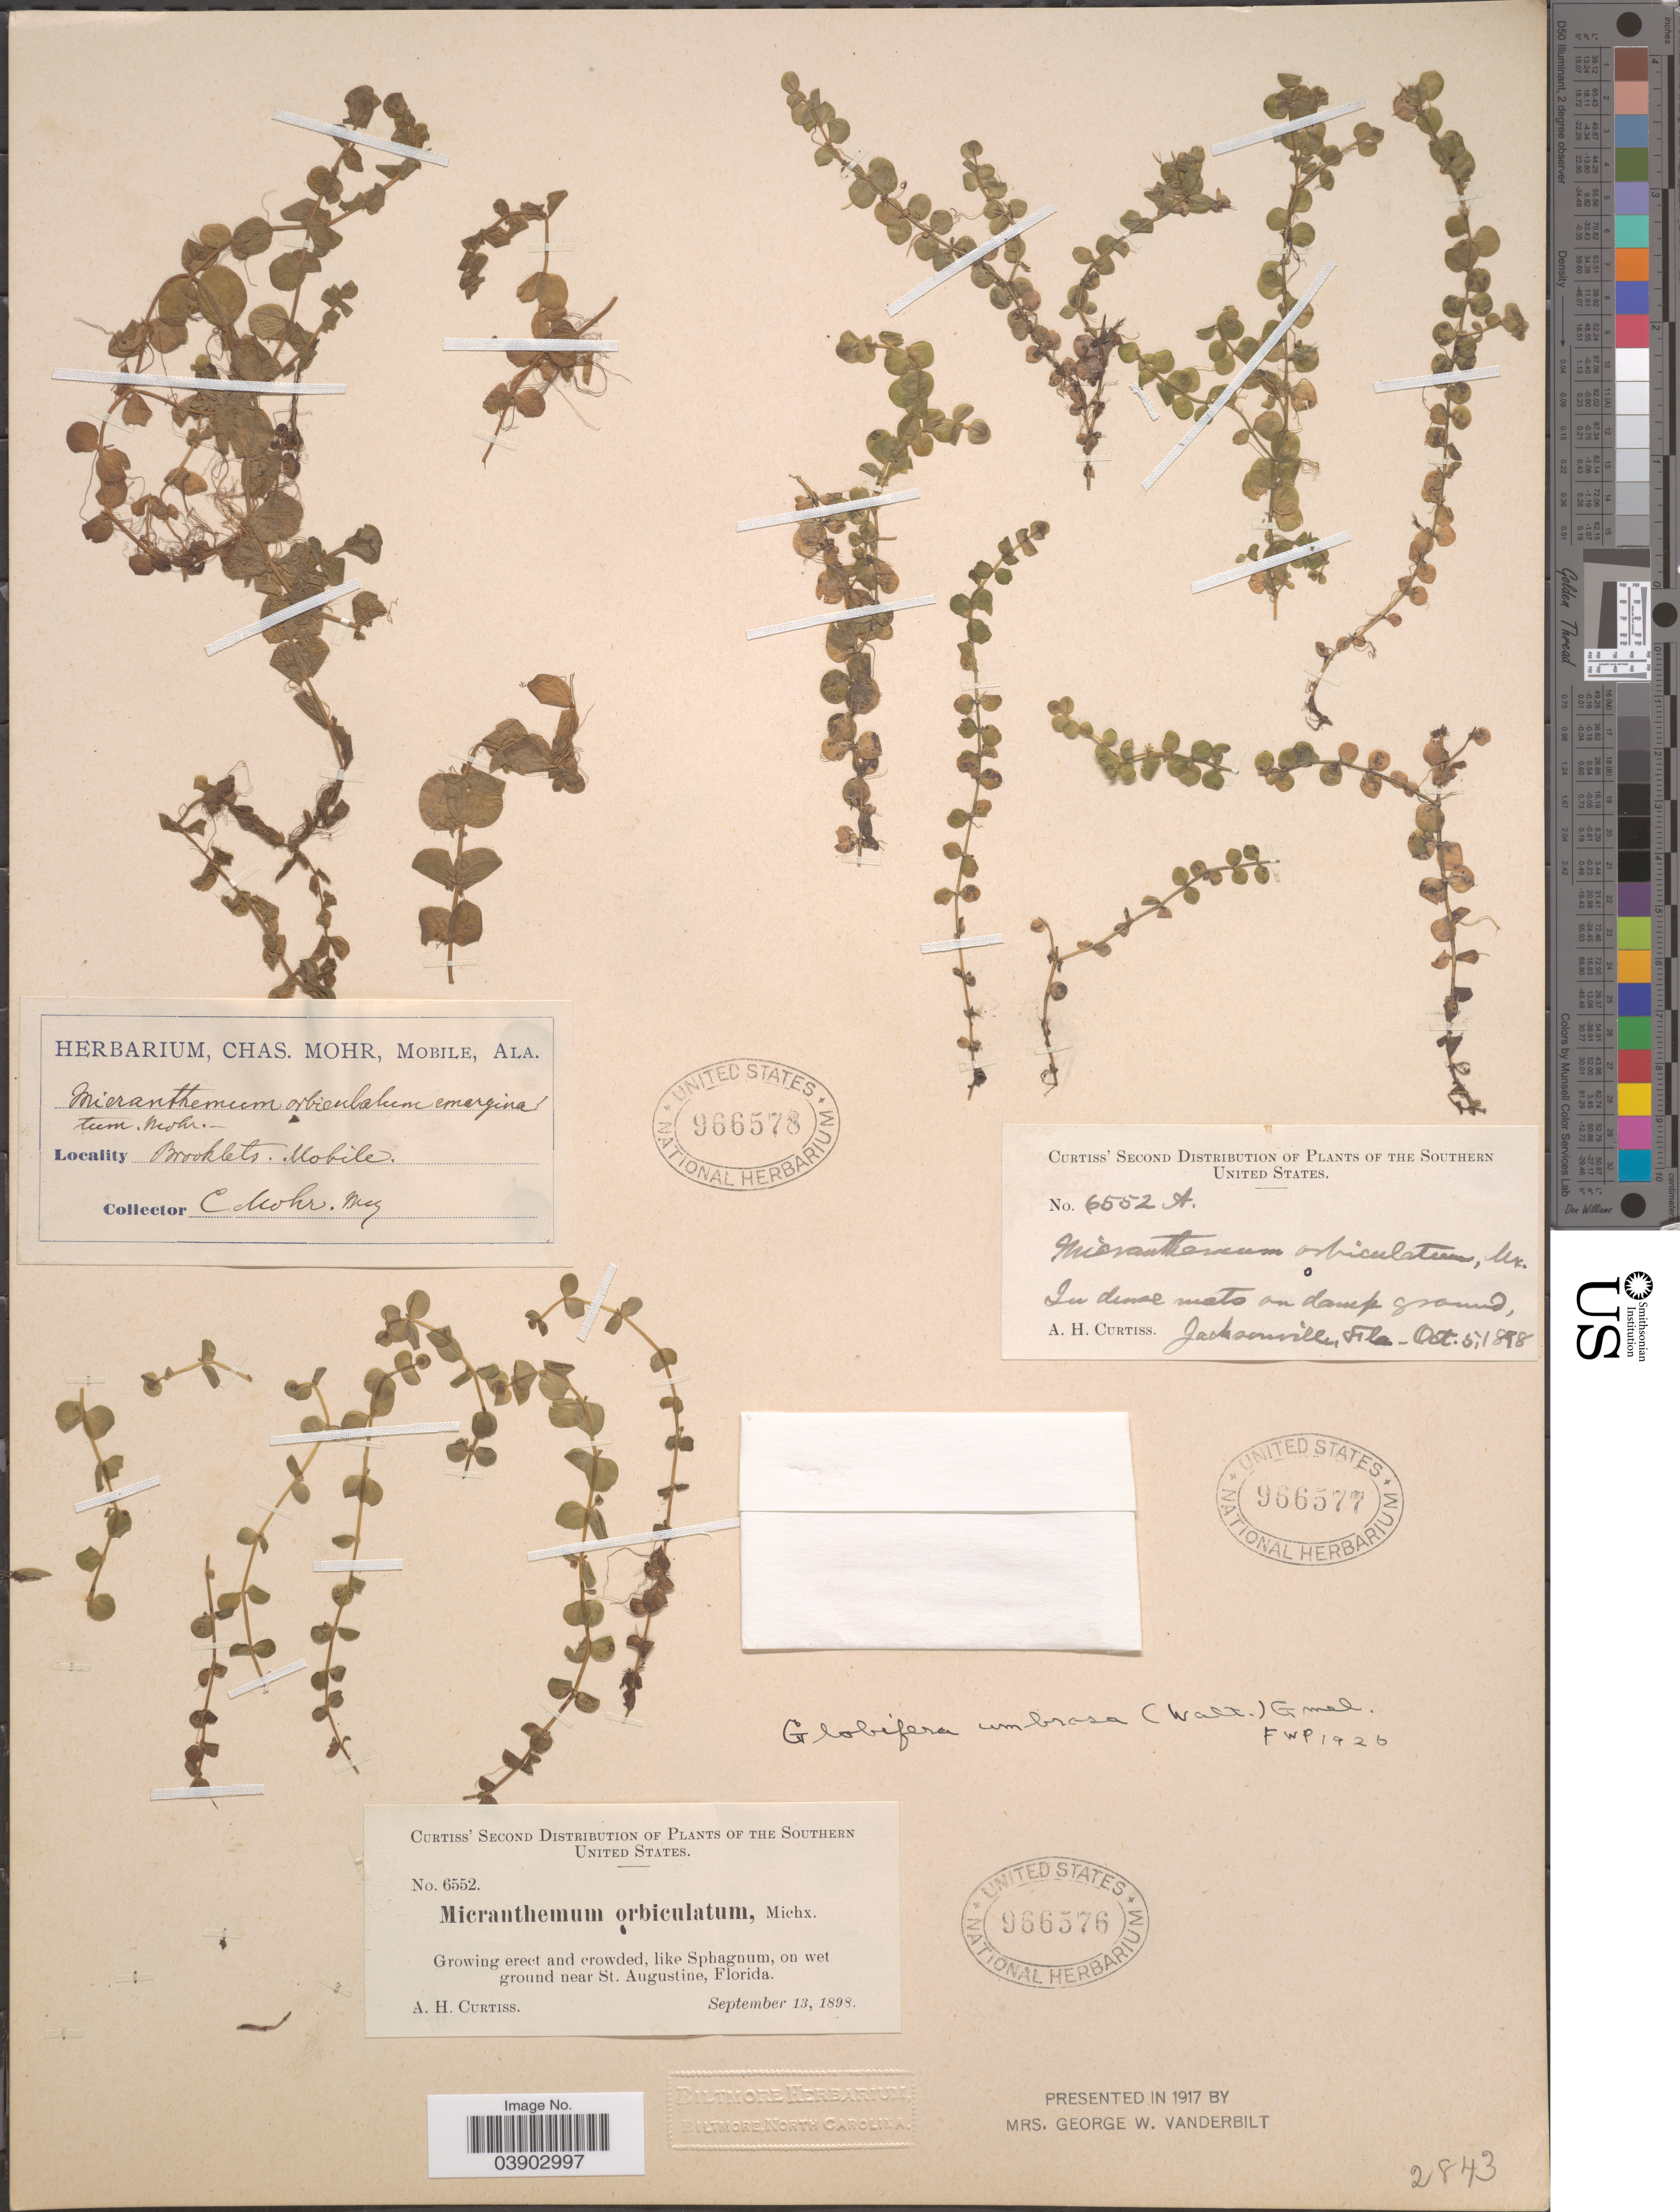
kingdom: Plantae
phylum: Tracheophyta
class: Magnoliopsida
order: Lamiales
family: Linderniaceae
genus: Micranthemum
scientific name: Micranthemum umbrosum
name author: (J.F. Gmel.) S.F. Blake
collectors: Mohr, C. T. (herbarium)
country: United States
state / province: Alabama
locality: Brooklets. Mobile.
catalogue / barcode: US 966578